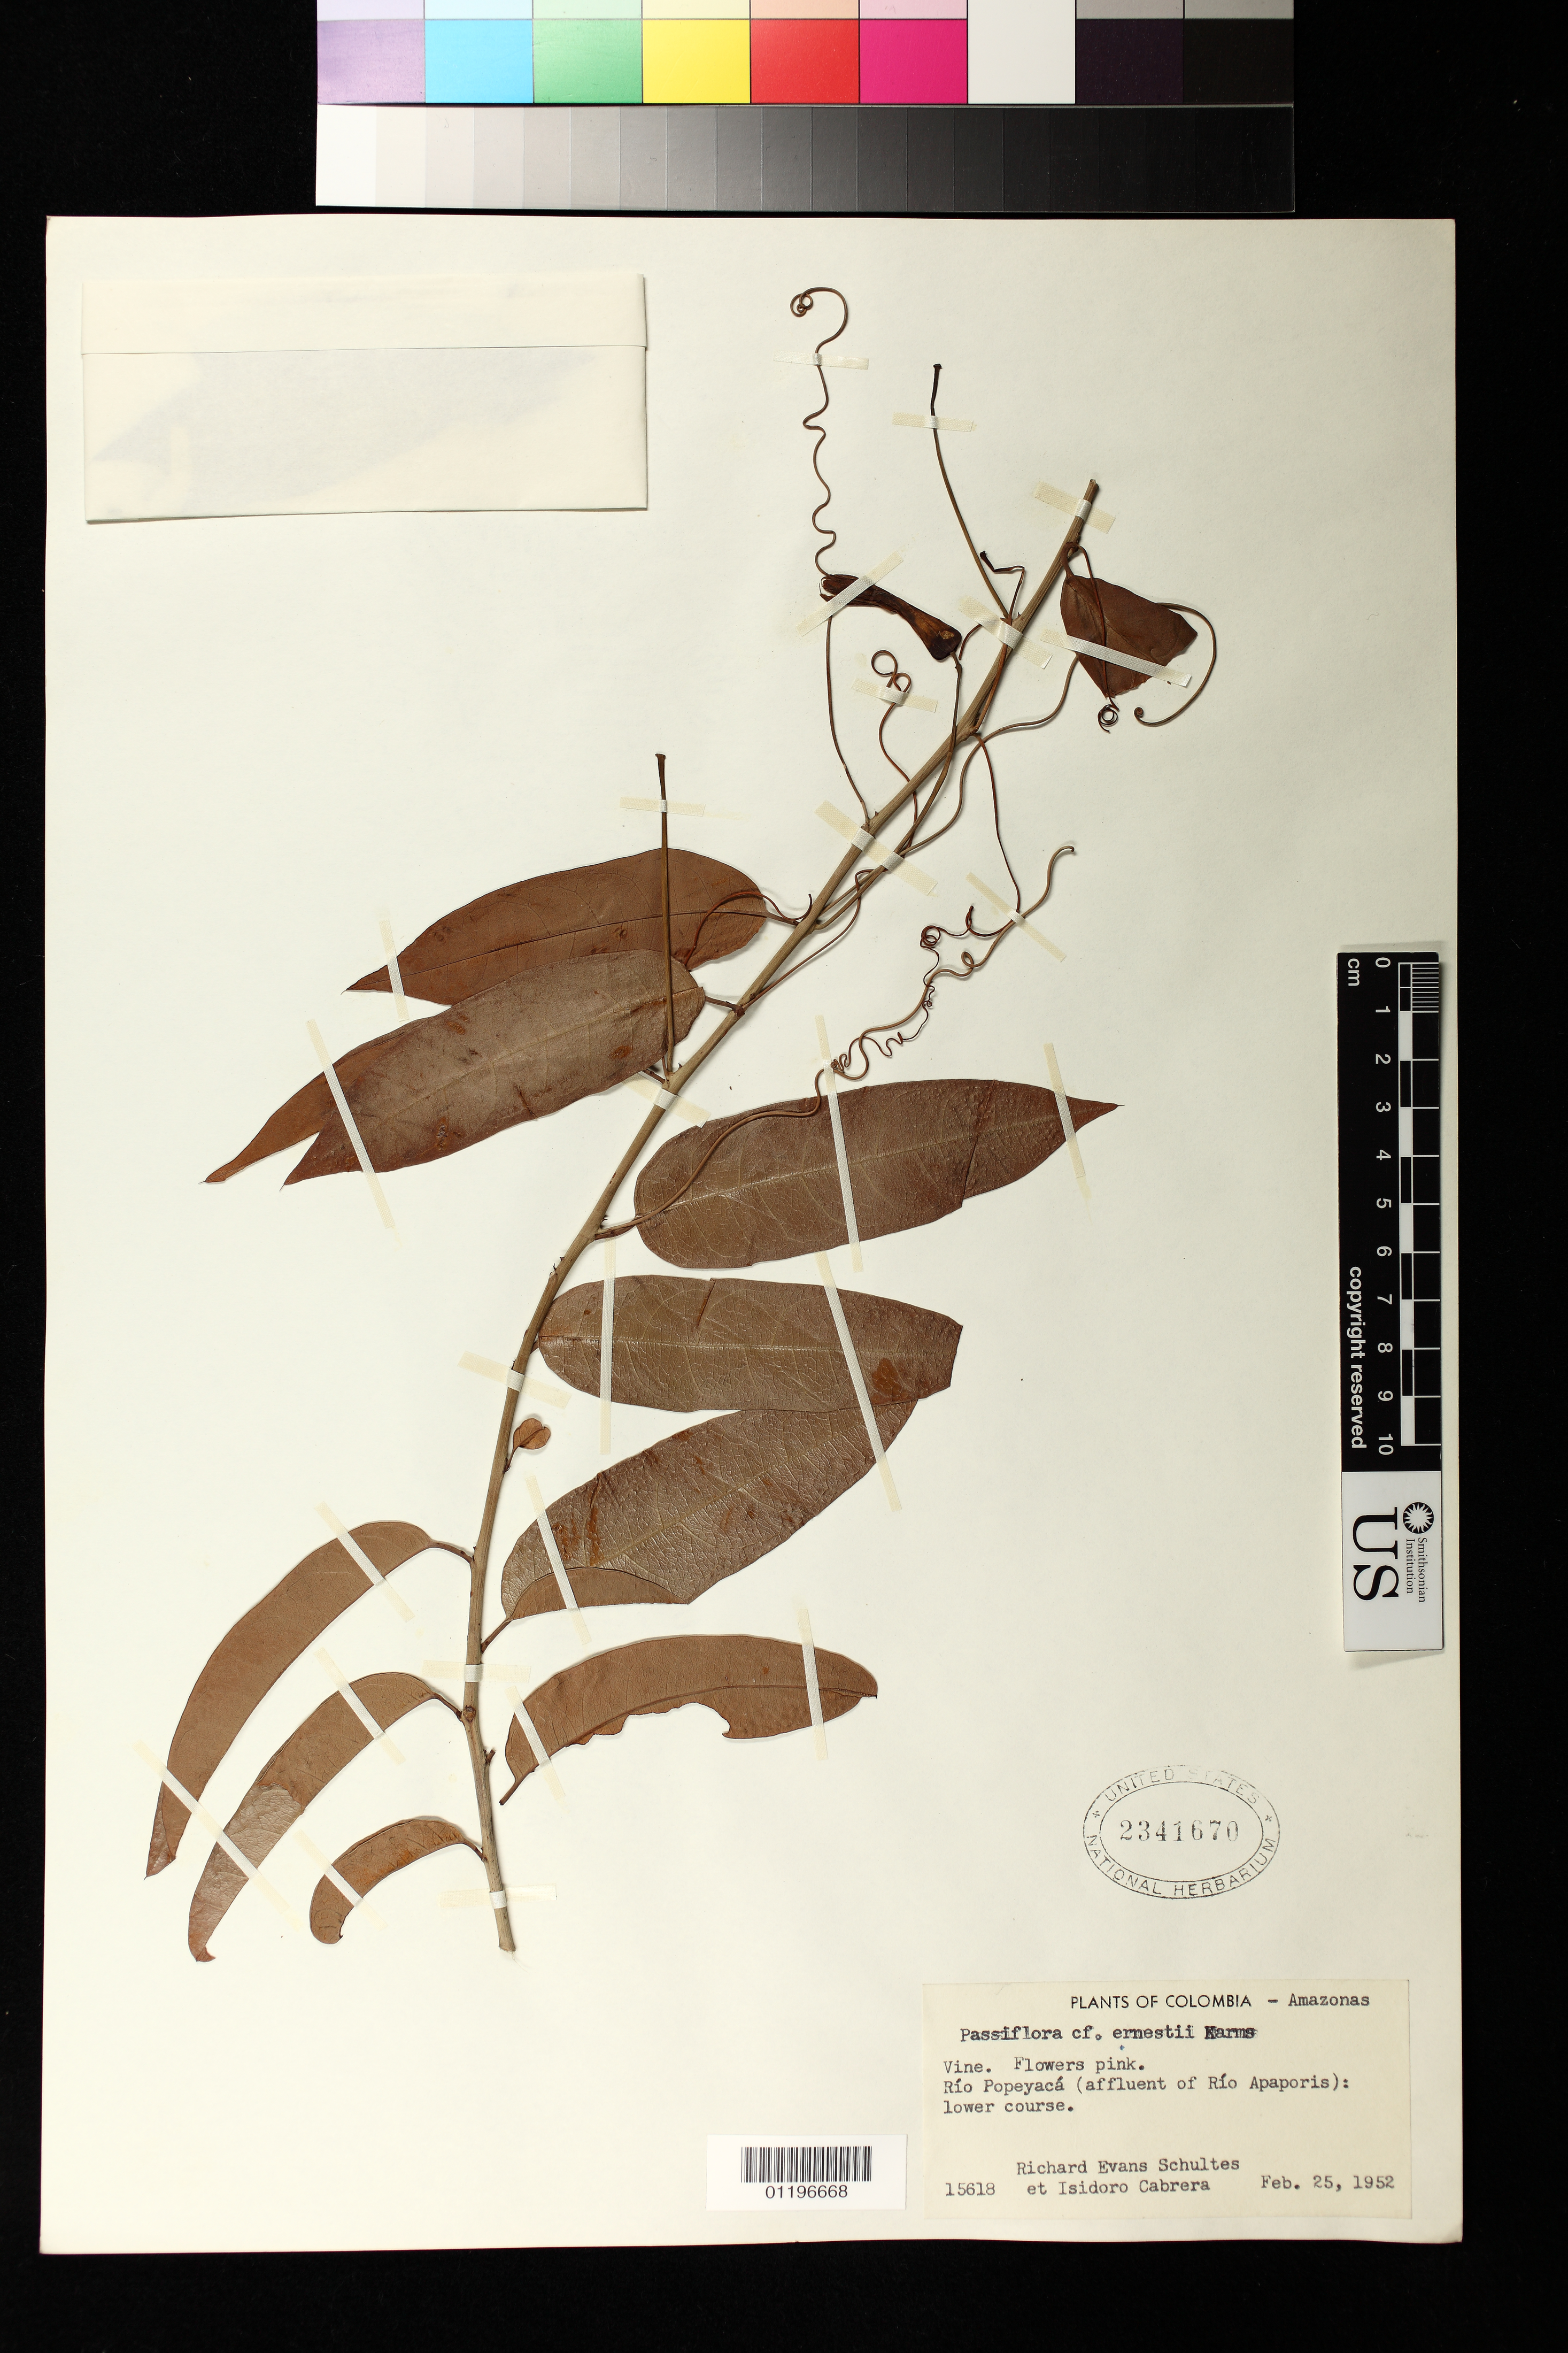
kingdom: Plantae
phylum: Tracheophyta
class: Magnoliopsida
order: Malpighiales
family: Passifloraceae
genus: Passiflora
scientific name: Passiflora ernestii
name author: Harms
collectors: R. E. Schultes & I. Cabrera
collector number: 15618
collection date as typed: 25 Feb 1952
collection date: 1952-02-25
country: Colombia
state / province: Amazônas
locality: Rio Popeyaca (affluent of Rio Apaporis): lower course.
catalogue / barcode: US 2341670